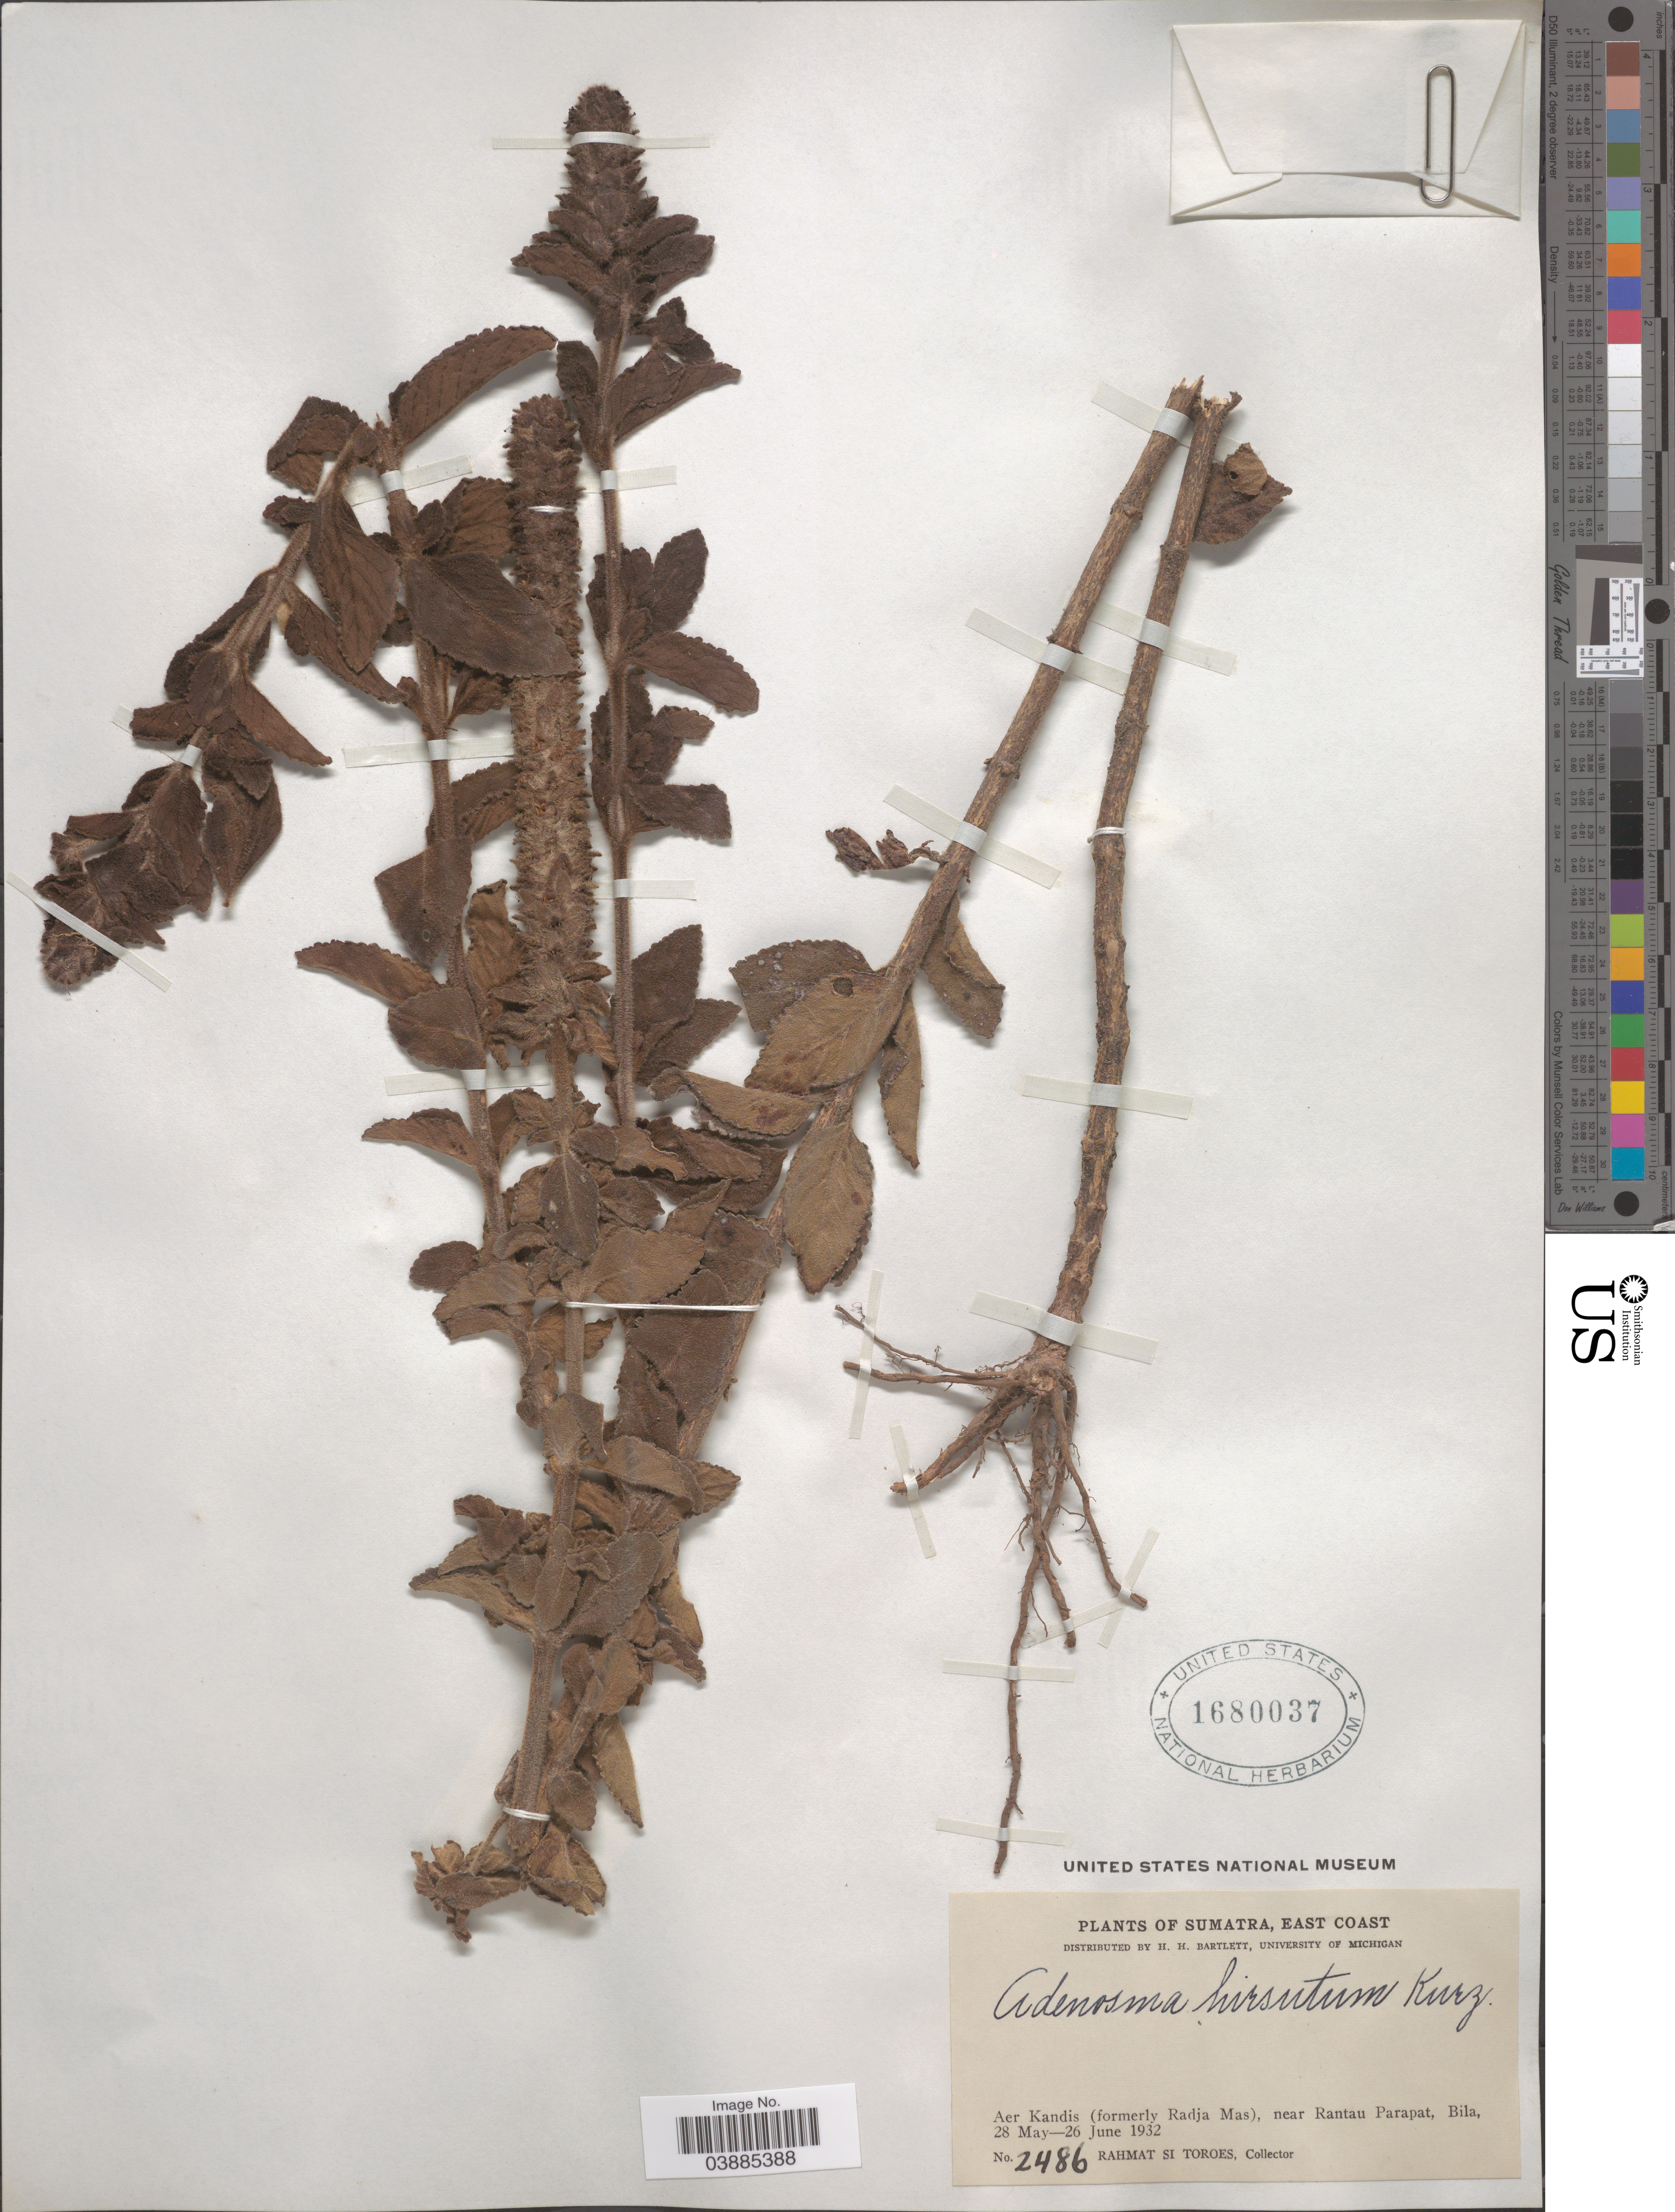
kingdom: Plantae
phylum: Tracheophyta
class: Magnoliopsida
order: Lamiales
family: Plantaginaceae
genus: Adenosma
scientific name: Adenosma hirsutum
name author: (Miq.) Kurz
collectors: Rahmat Si Boeea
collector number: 2486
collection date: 1932-05-28/1932-06-26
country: Indonesia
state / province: Sumatra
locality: East Coast. Aer Kandis (formerly Radja Mas), near Rantau Parapat, Bila.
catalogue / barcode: US 1680037